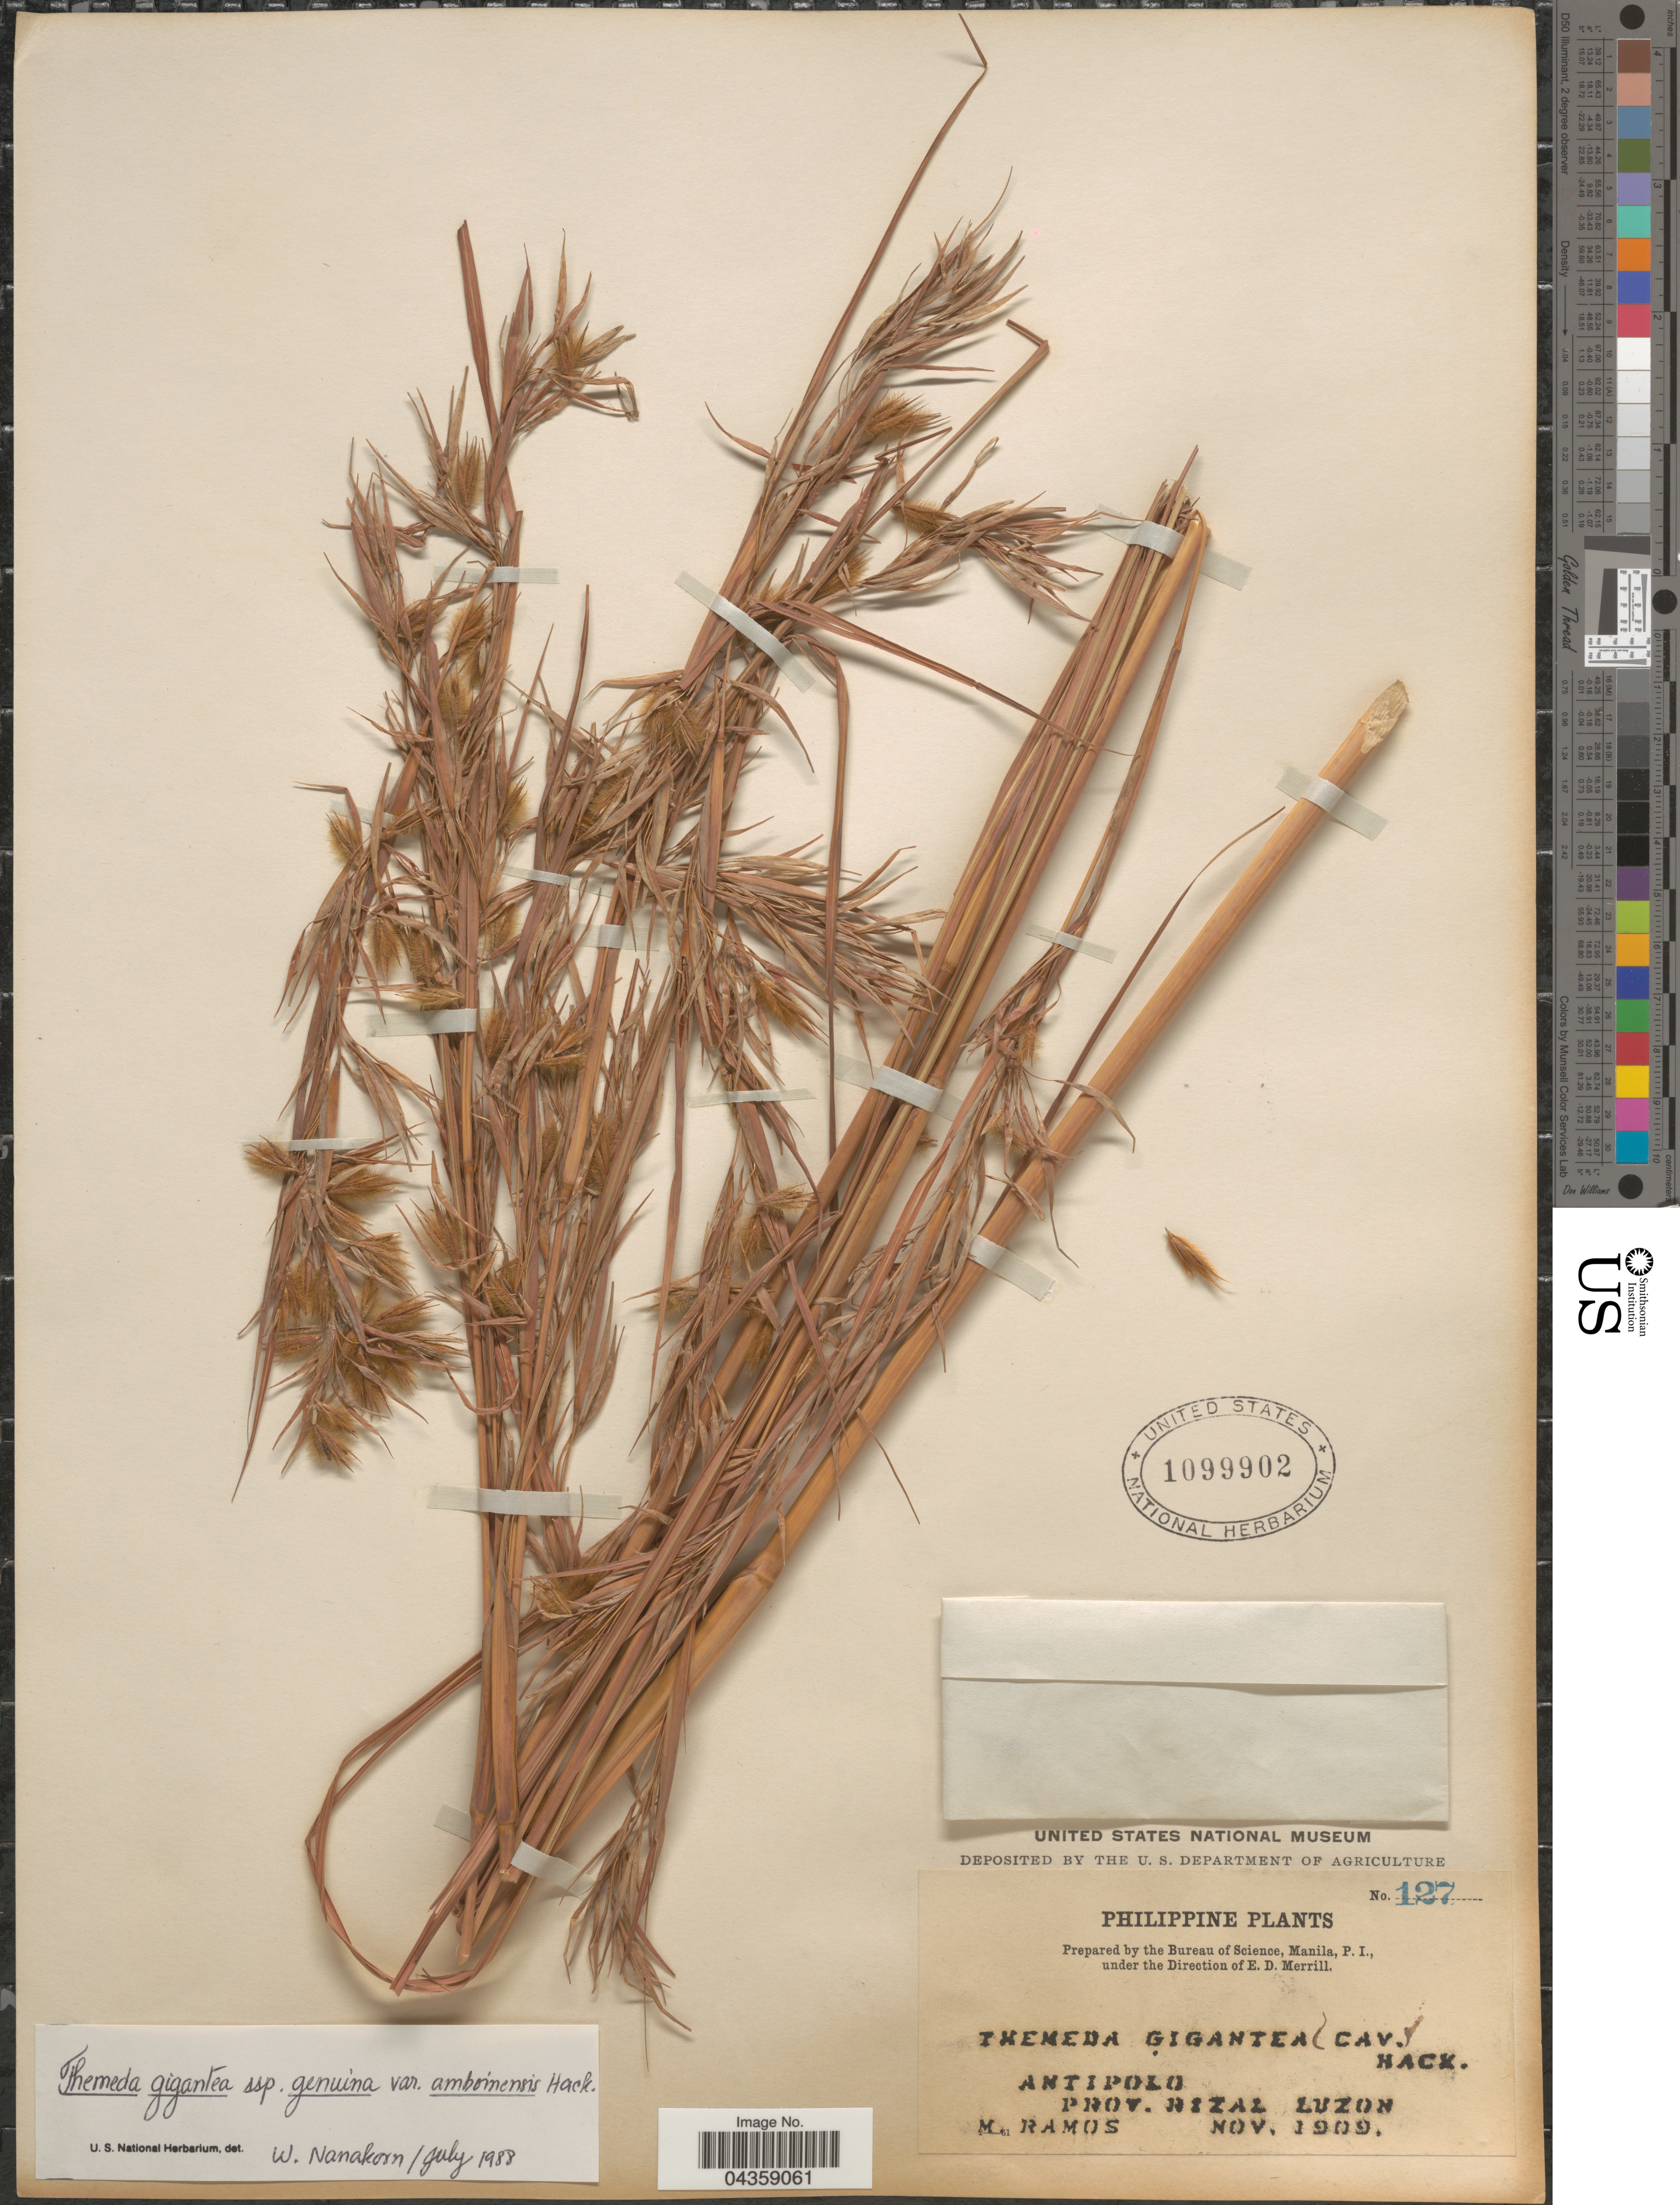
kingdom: Plantae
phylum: Tracheophyta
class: Liliopsida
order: Poales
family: Poaceae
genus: Themeda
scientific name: Themeda gigantea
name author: Hack.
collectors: M. Ramos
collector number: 127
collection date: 1909-11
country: Philippines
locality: Antipolo. Prov. Rizal. Luzon.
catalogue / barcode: US 1099902